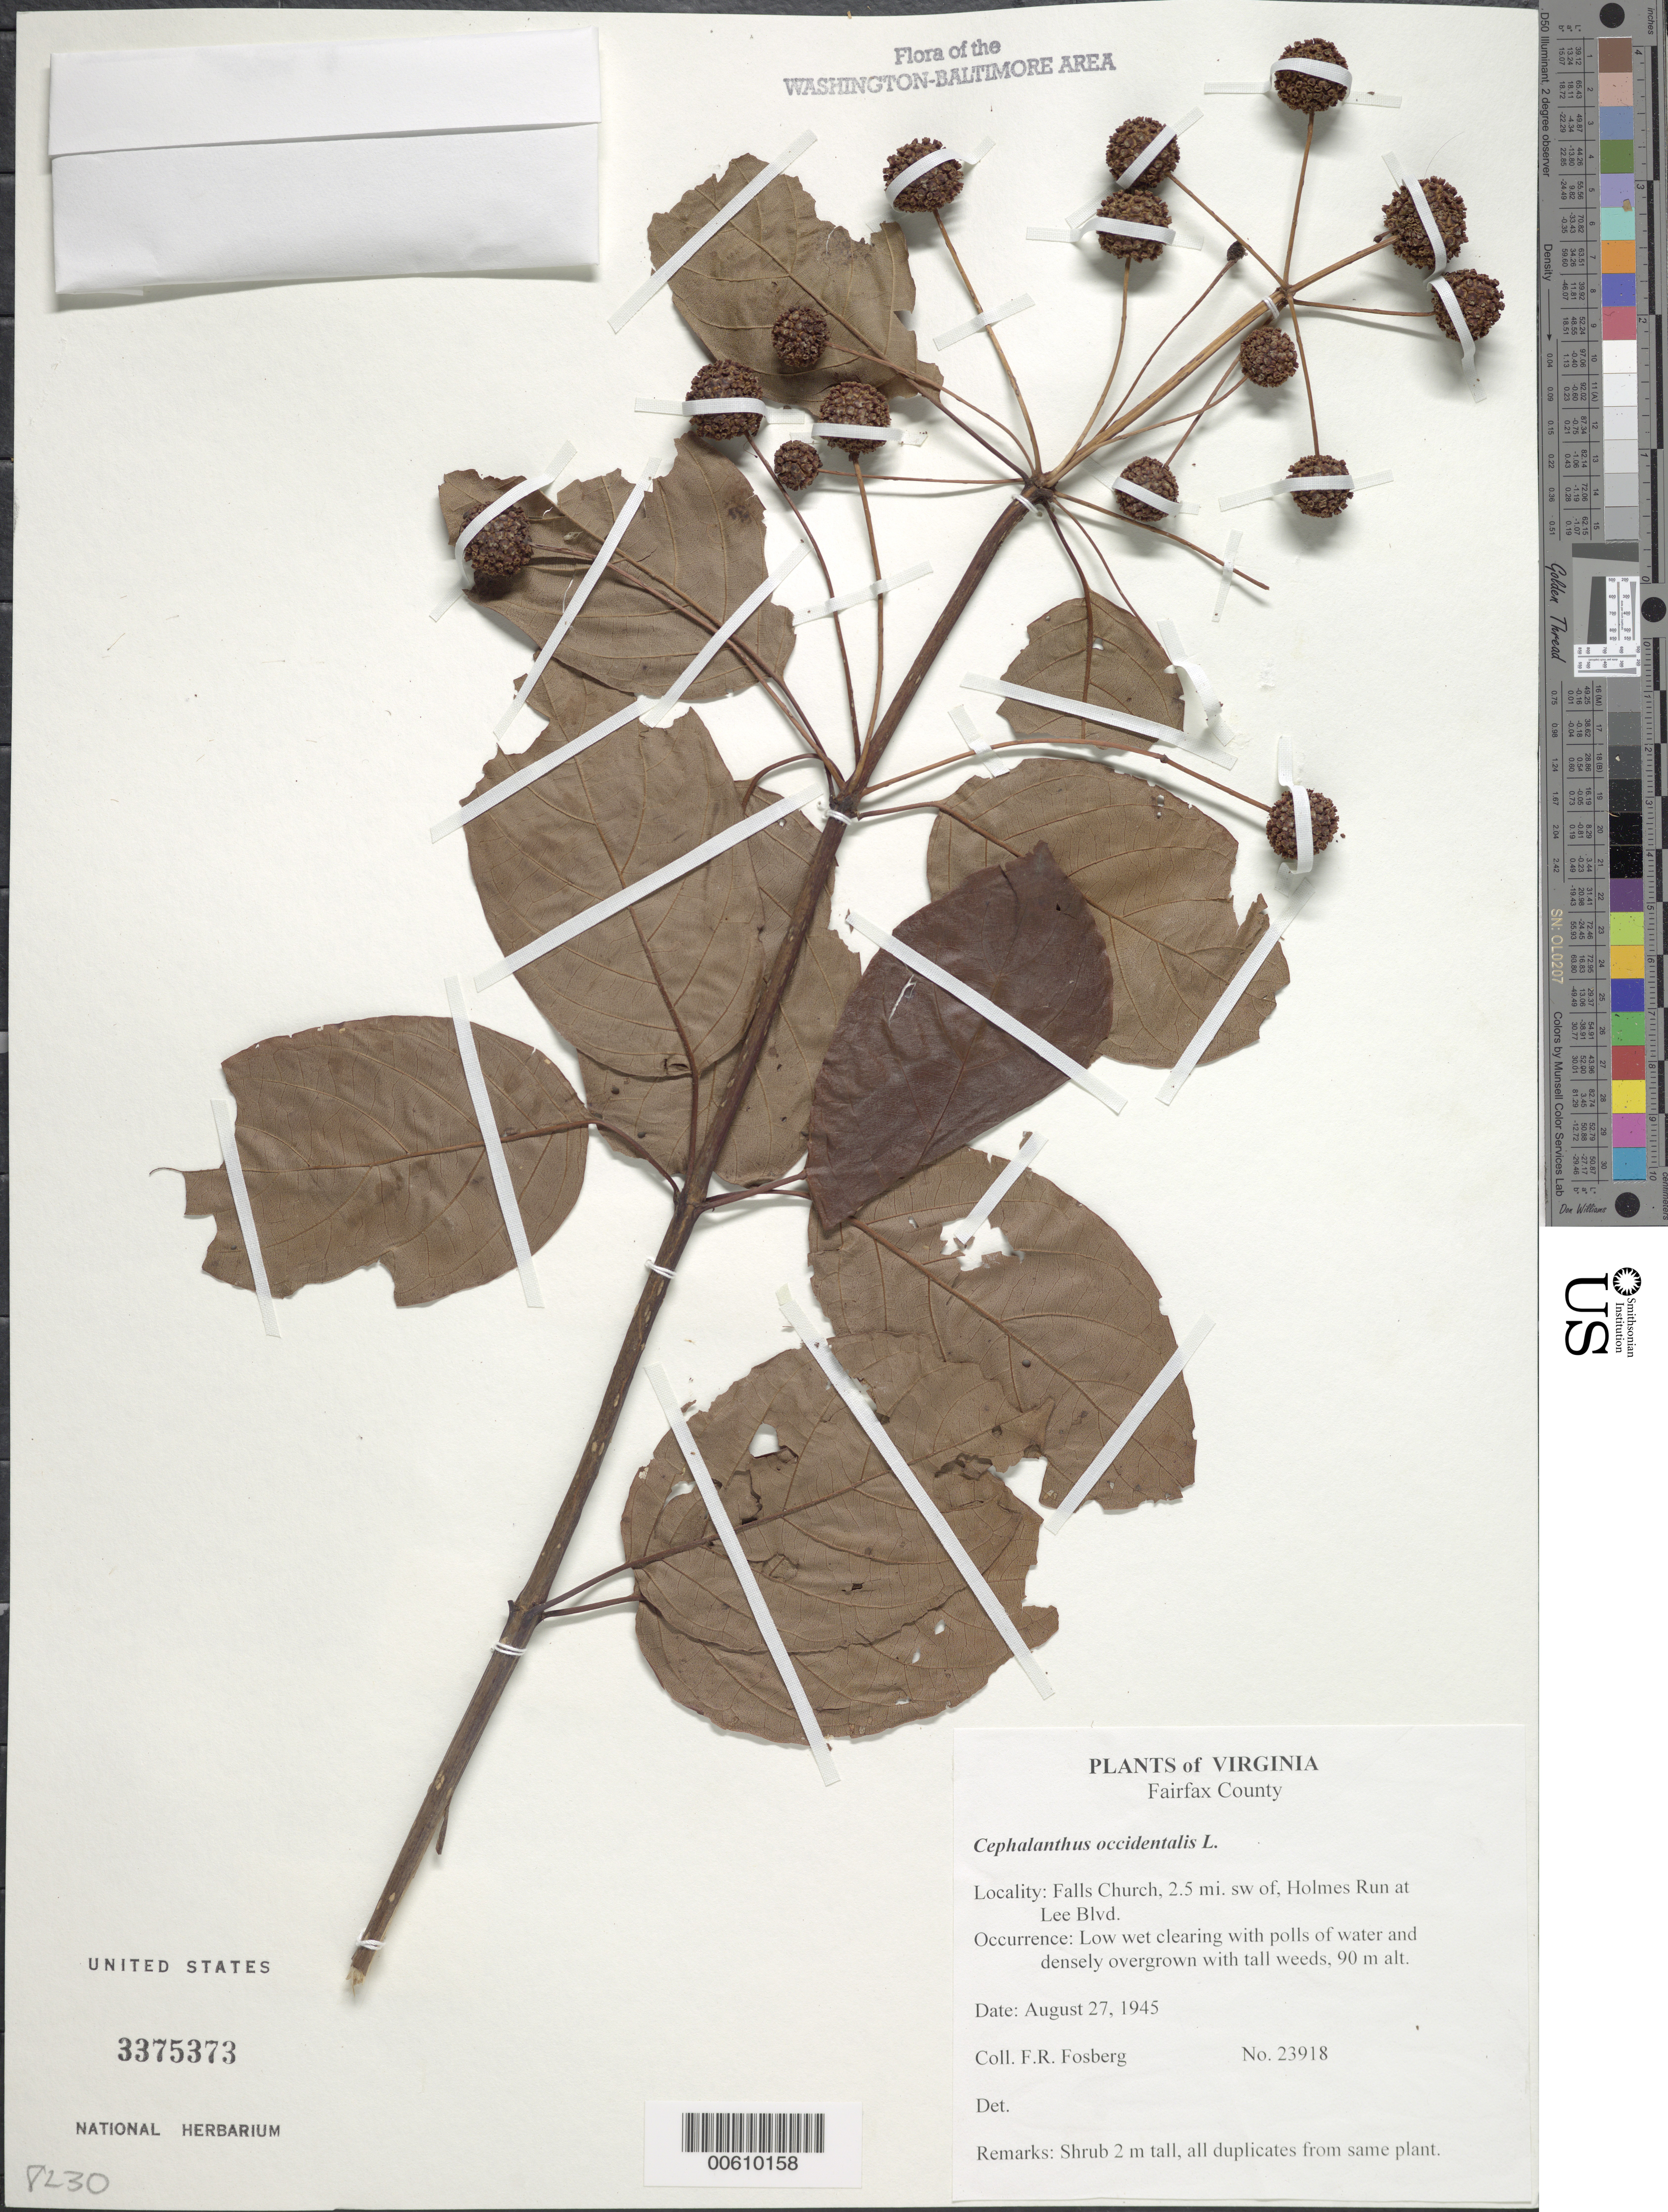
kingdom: Plantae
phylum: Tracheophyta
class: Magnoliopsida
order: Gentianales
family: Rubiaceae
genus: Cephalanthus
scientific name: Cephalanthus occidentalis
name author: L.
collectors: F. R. Fosberg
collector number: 23918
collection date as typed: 27 Aug 1945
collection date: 1945-08-27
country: United States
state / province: Virginia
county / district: Fairfax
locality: Falls Church, 2.5 mi. sw of, Holmes Run at Lee Blvd.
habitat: Low wet clearing with pools of water and densely overgrown with tall weeds, 90 m alt.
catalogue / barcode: US 3375373